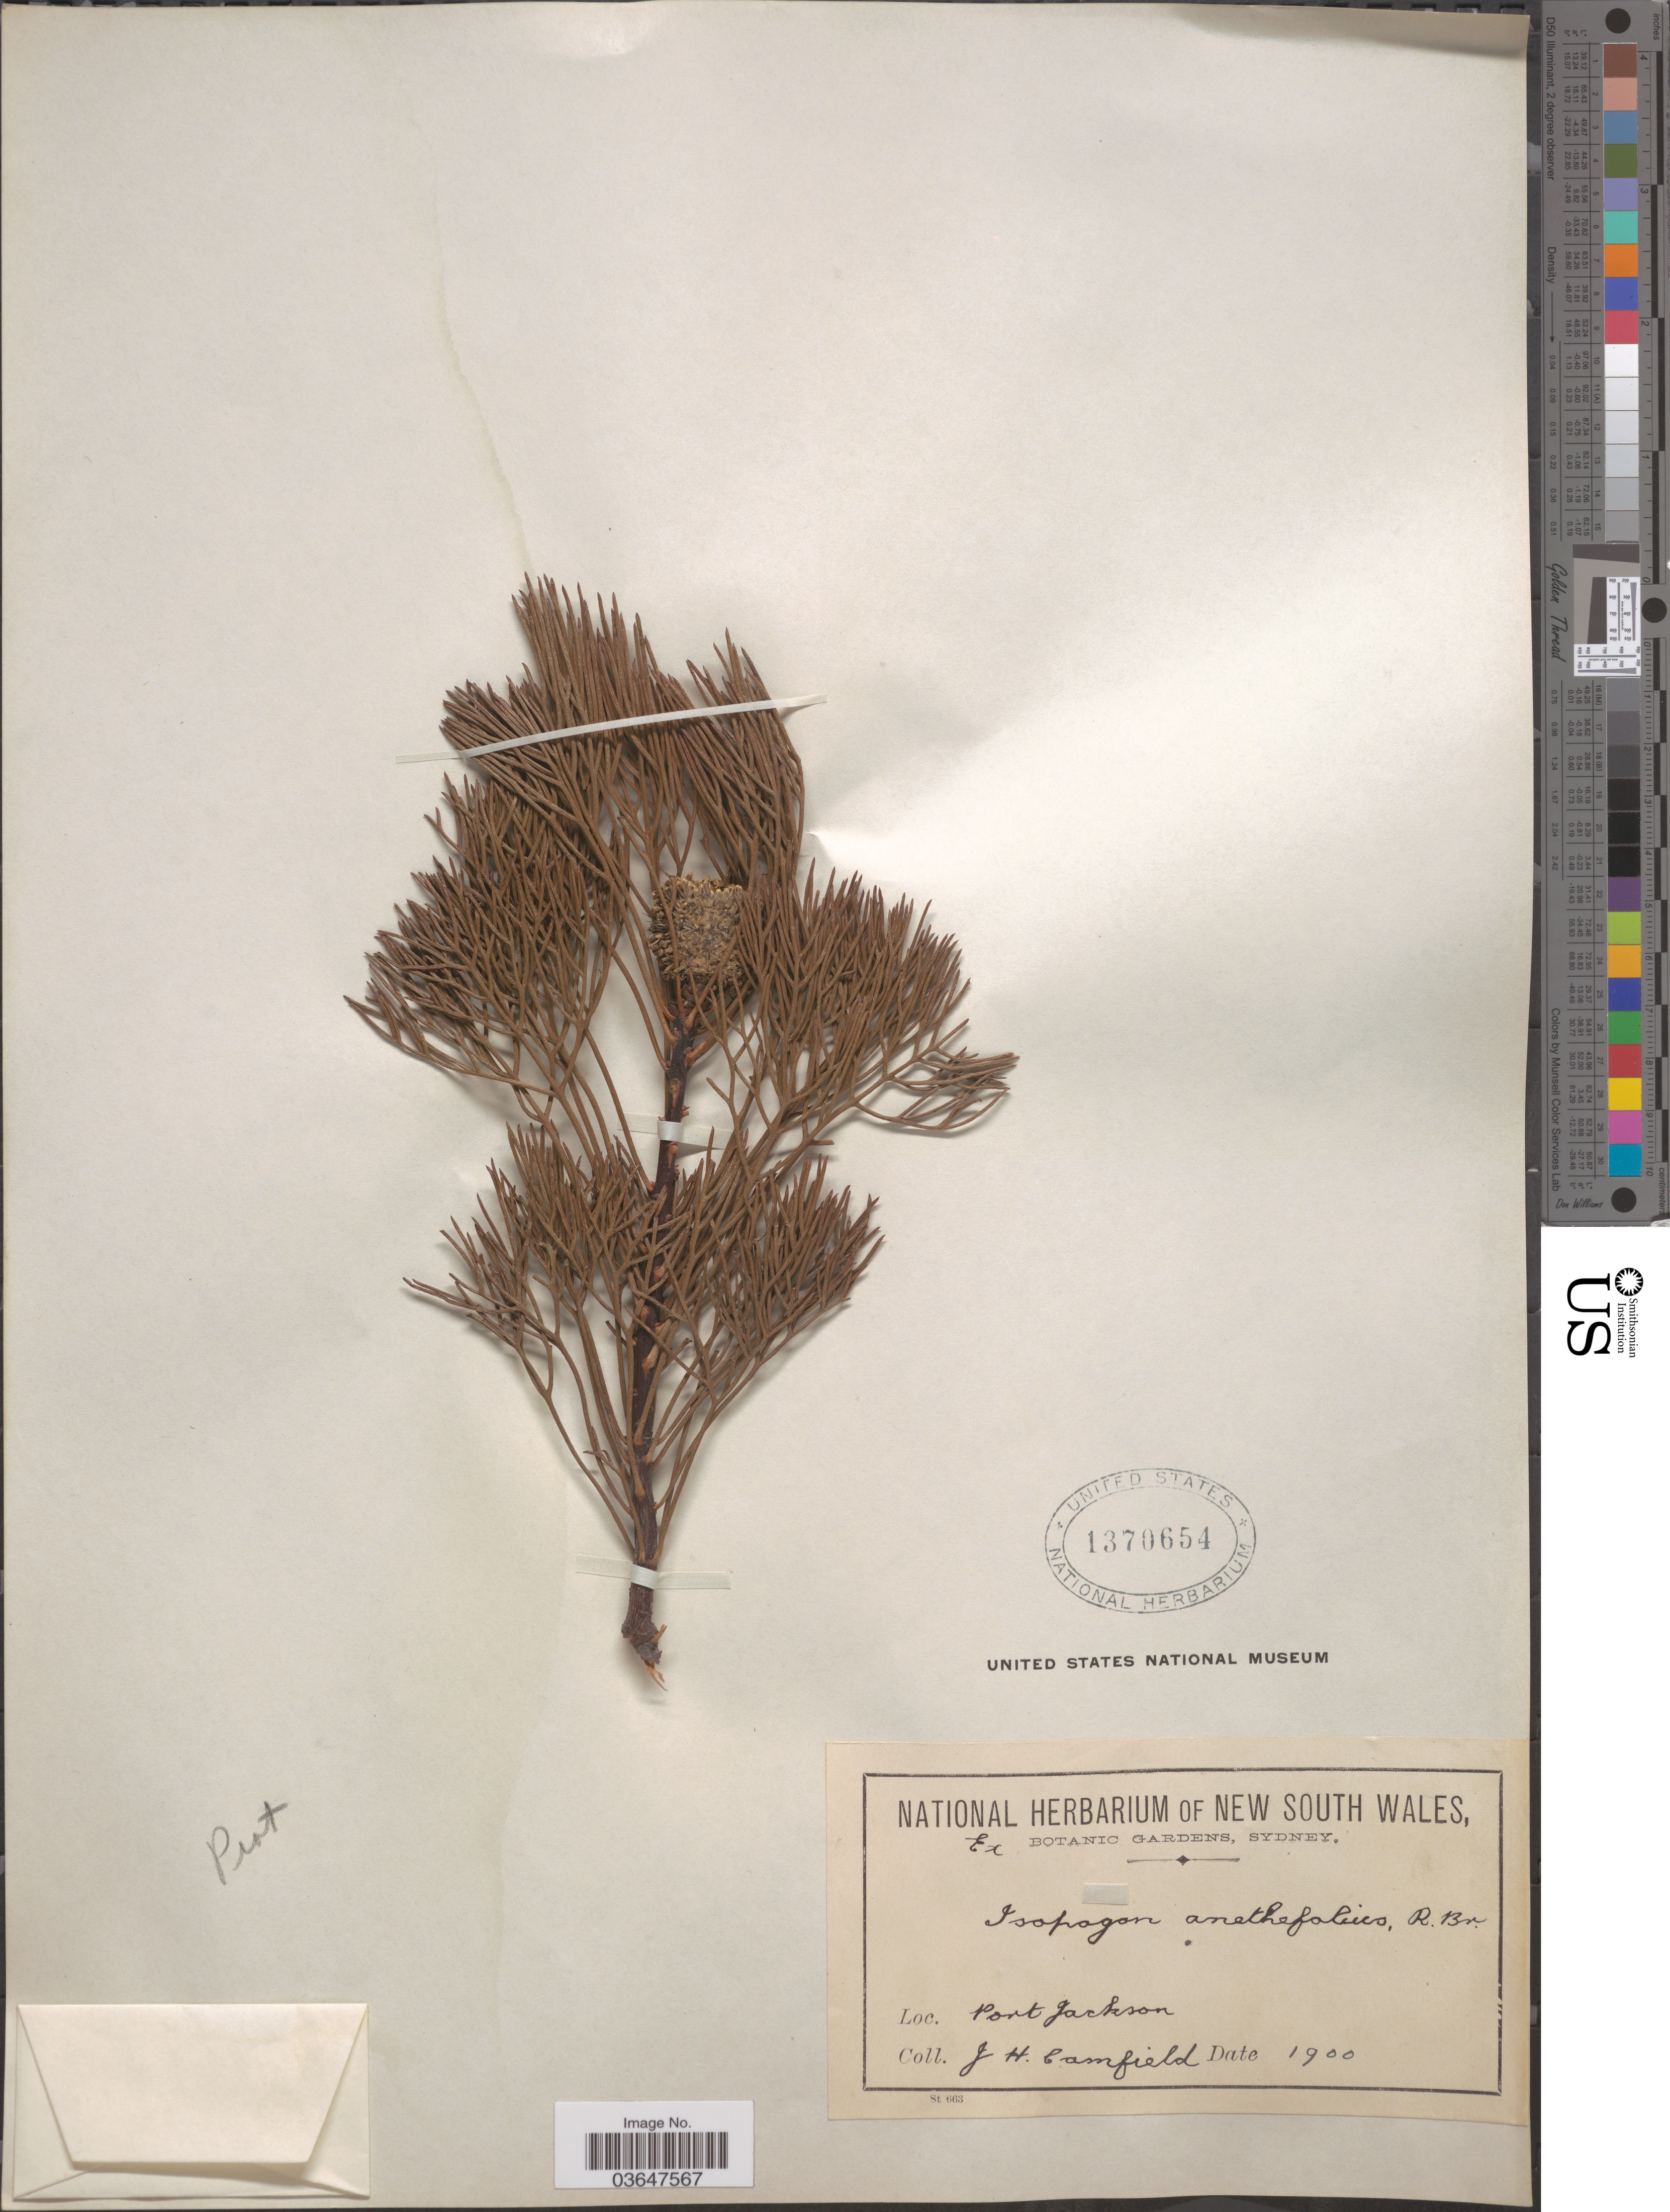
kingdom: Plantae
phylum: Tracheophyta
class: Magnoliopsida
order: Proteales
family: Proteaceae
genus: Isopogon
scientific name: Isopogon anethifolius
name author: Knight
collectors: J. Camfield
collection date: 1900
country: Australia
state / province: New South Wales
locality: Port Jackson.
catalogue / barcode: US 1370654